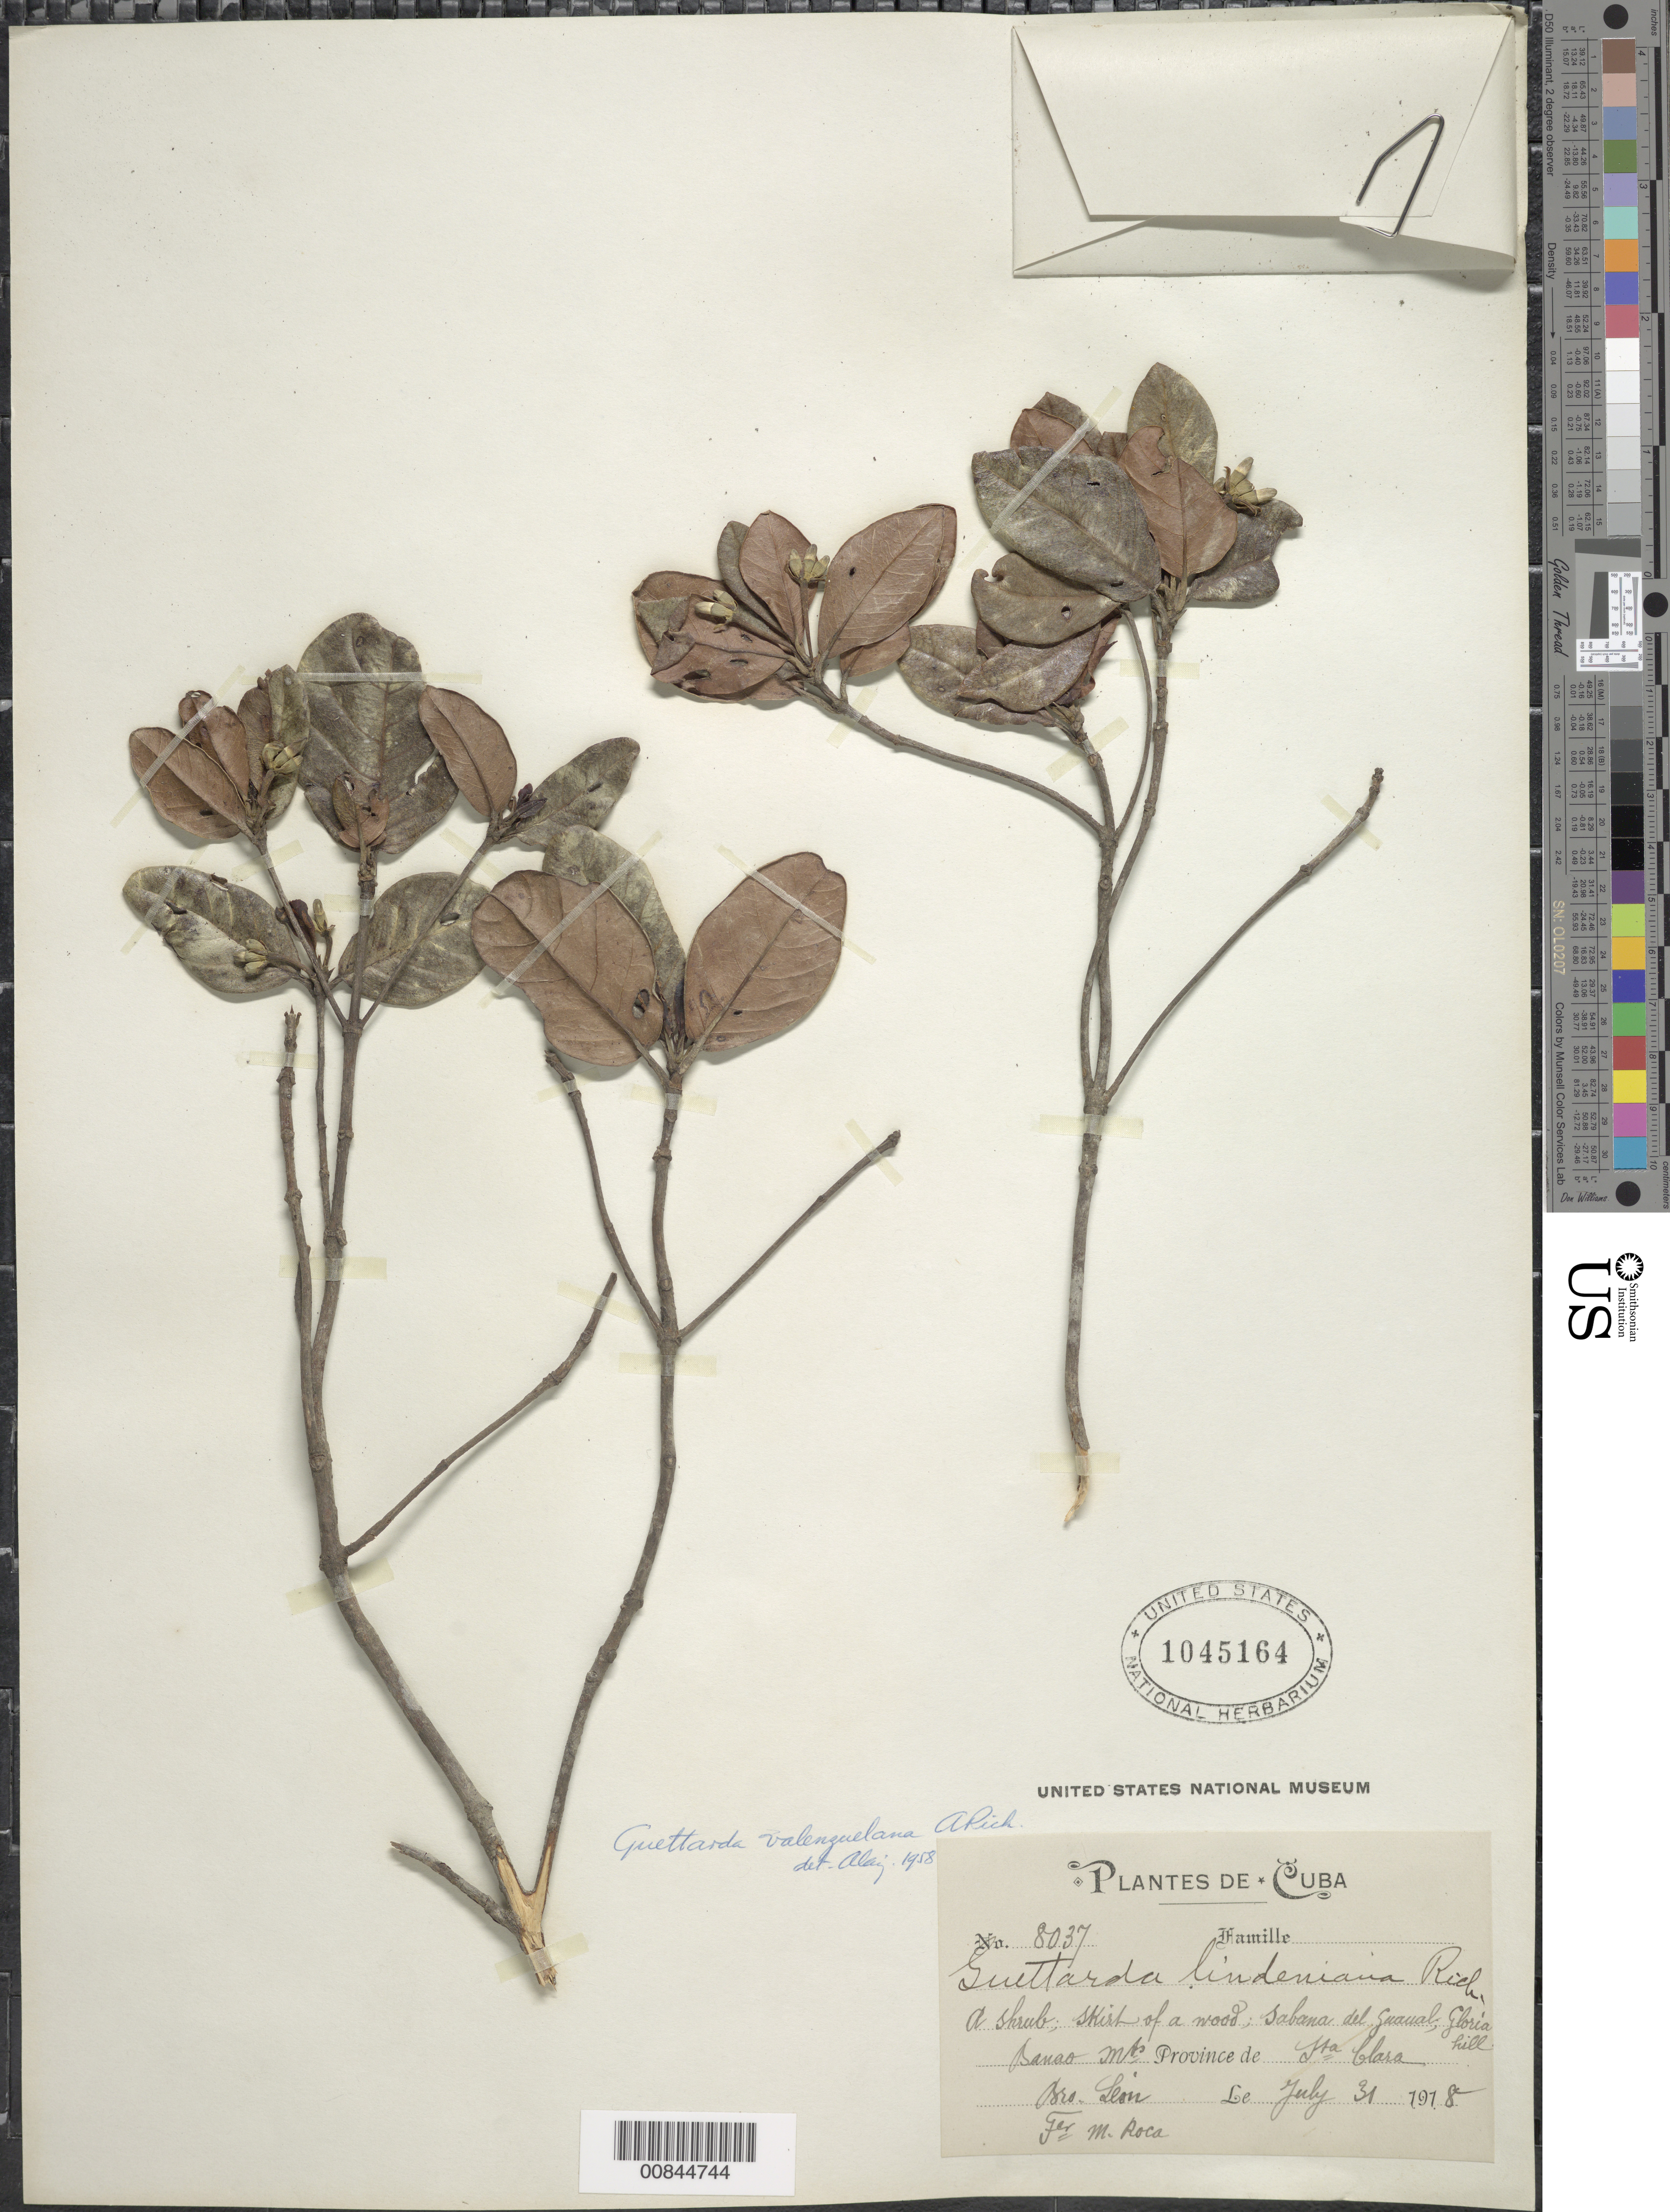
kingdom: Plantae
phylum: Tracheophyta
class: Magnoliopsida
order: Gentianales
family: Rubiaceae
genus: Guettarda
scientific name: Guettarda valenzuelana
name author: A. Rich.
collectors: Bro. León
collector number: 8037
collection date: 1918-07-31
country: Cuba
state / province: Las Villas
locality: Sabana del Guanal, Gloria hill, Banao Mts., Province de Sta Clara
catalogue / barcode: US 1045164